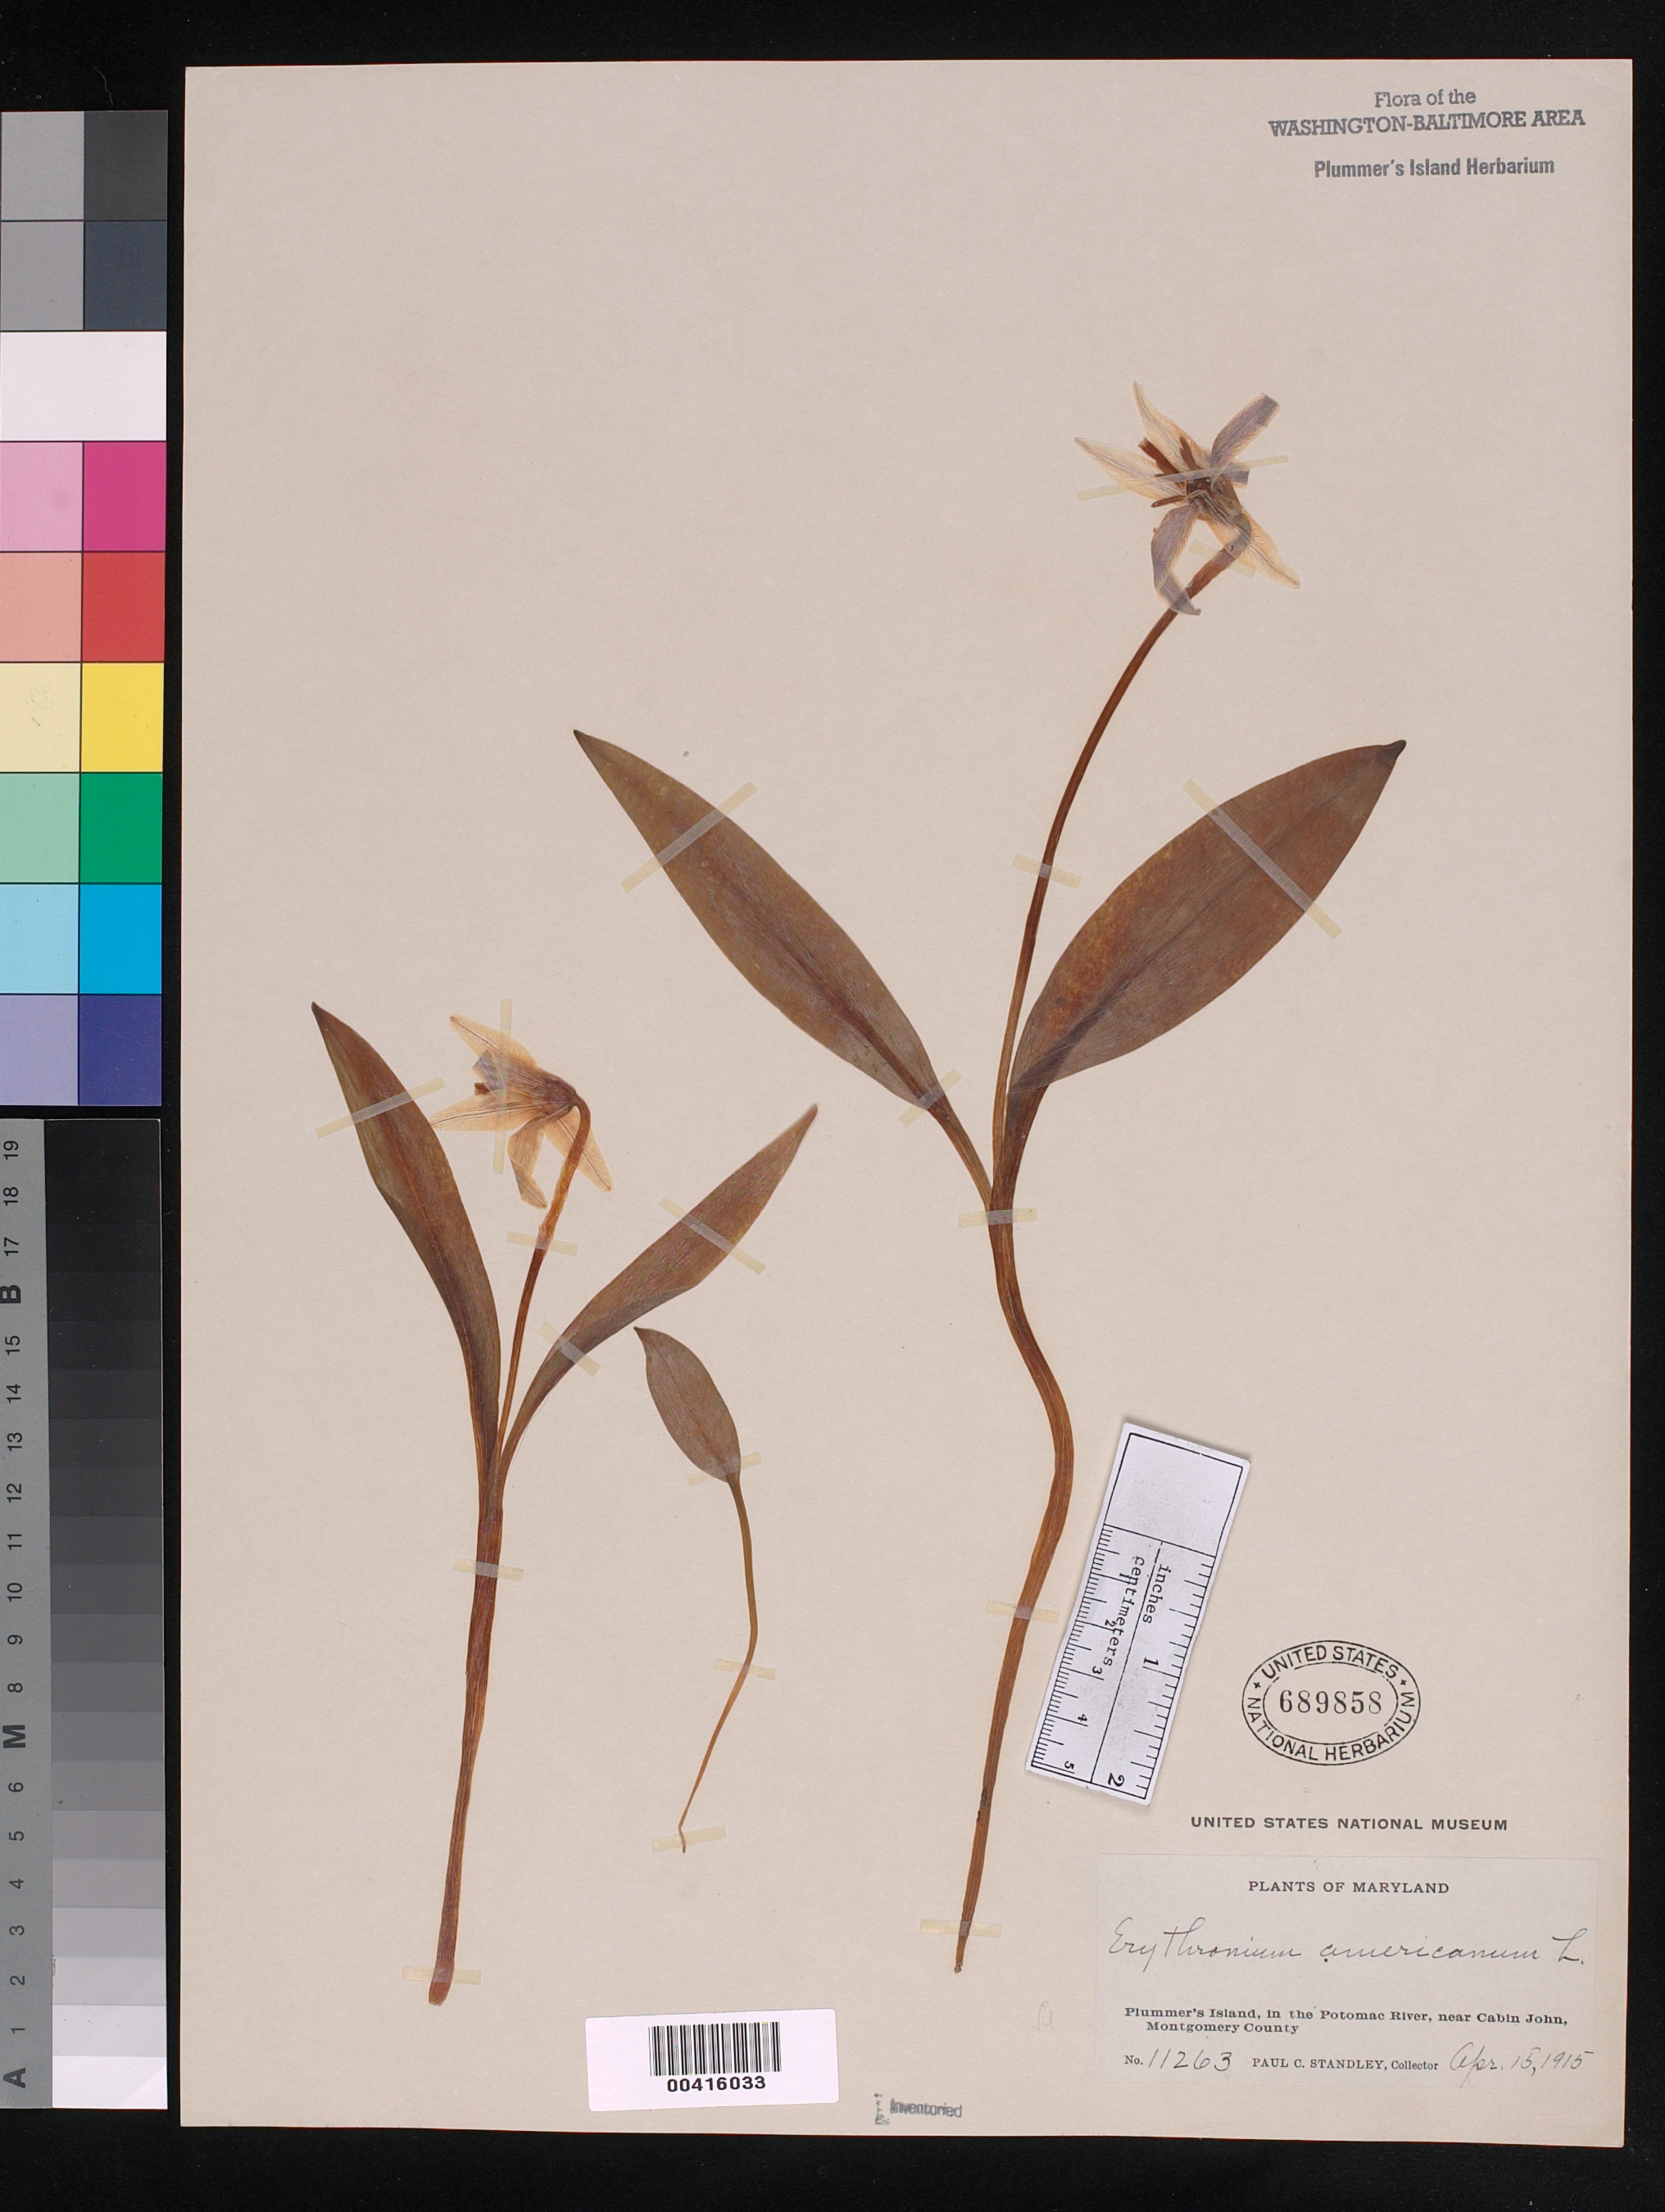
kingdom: Plantae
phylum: Tracheophyta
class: Liliopsida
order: Liliales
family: Liliaceae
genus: Erythronium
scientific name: Erythronium americanum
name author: Ker Gawl.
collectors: P. C. Standley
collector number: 11263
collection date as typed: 15 Apr 1915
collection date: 1915-04-15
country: United States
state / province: Maryland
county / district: Montgomery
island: Plummers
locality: Plummer's Island C. & O. Canal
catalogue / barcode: US 689858